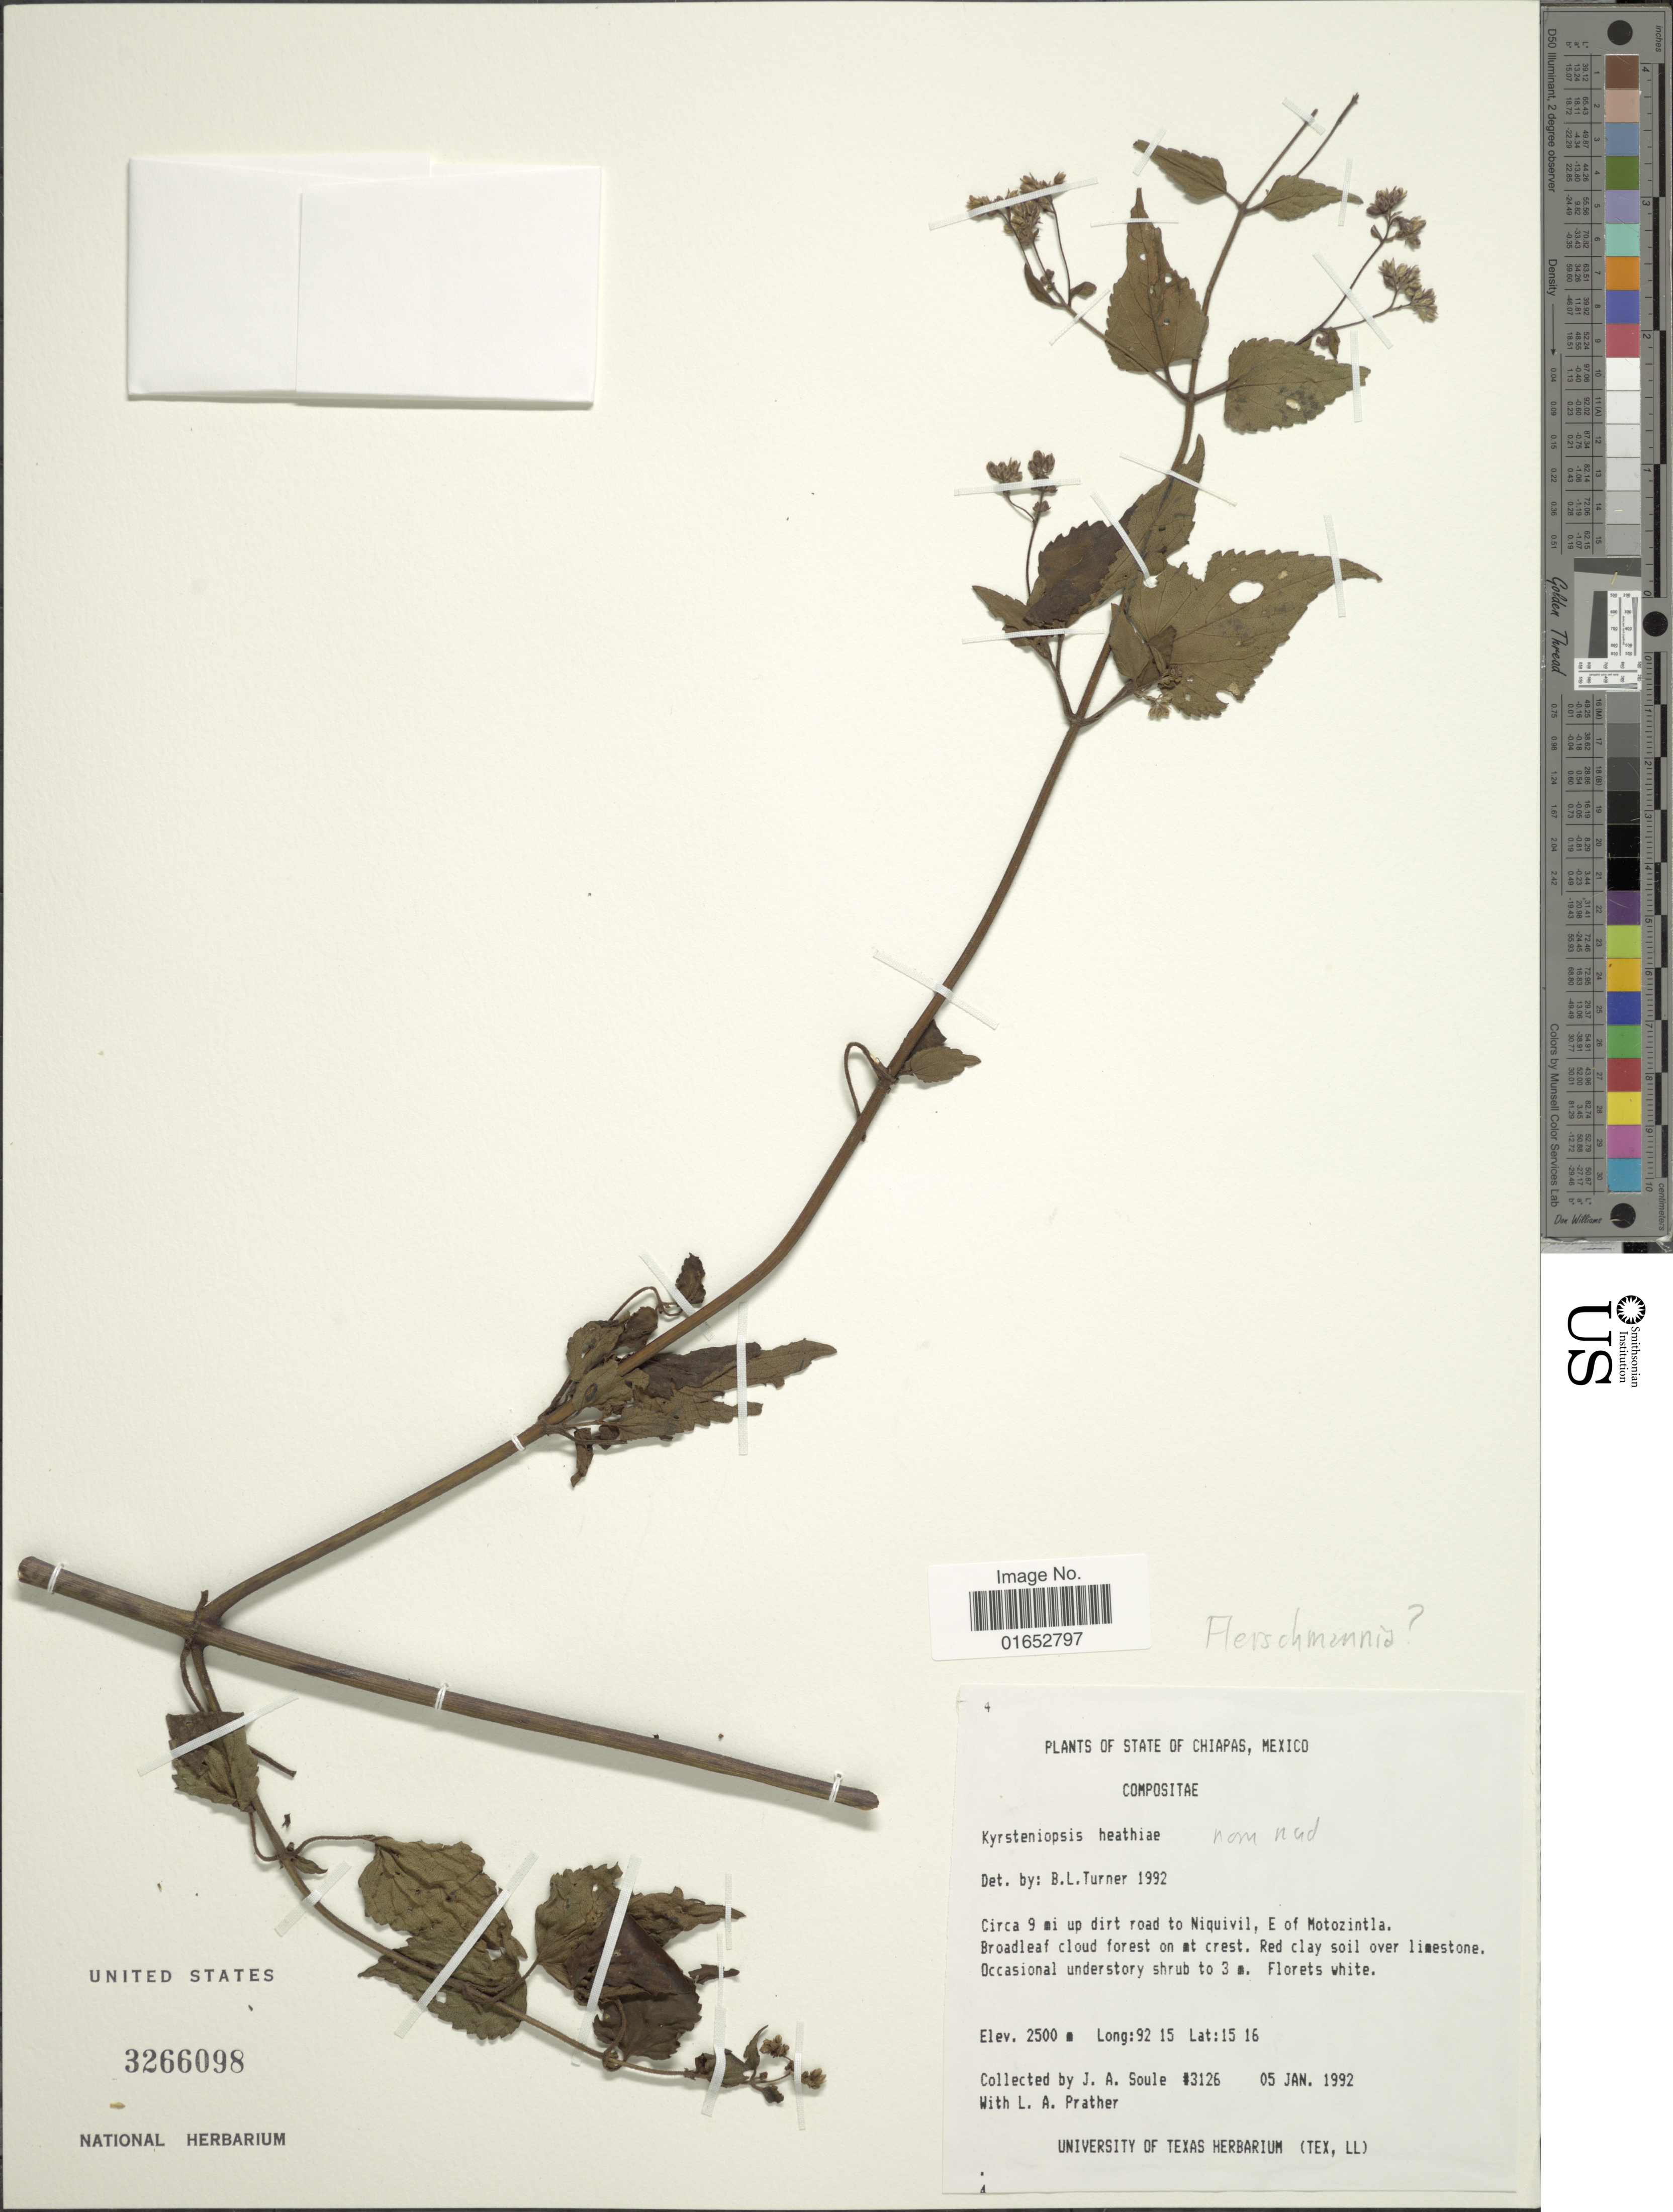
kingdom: Plantae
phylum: Tracheophyta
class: Magnoliopsida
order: Asterales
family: Asteraceae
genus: Kyrsteniopsis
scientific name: Kyrsteniopsis dibollii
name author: R.M. King & H. Rob.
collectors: J. Soule & L. A. Prather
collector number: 3126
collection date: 1992-01-05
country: Mexico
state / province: Chiapas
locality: Circa 9 mi up dirt road to Niquivil, E of Motozintla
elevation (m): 2500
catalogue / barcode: US 3266098